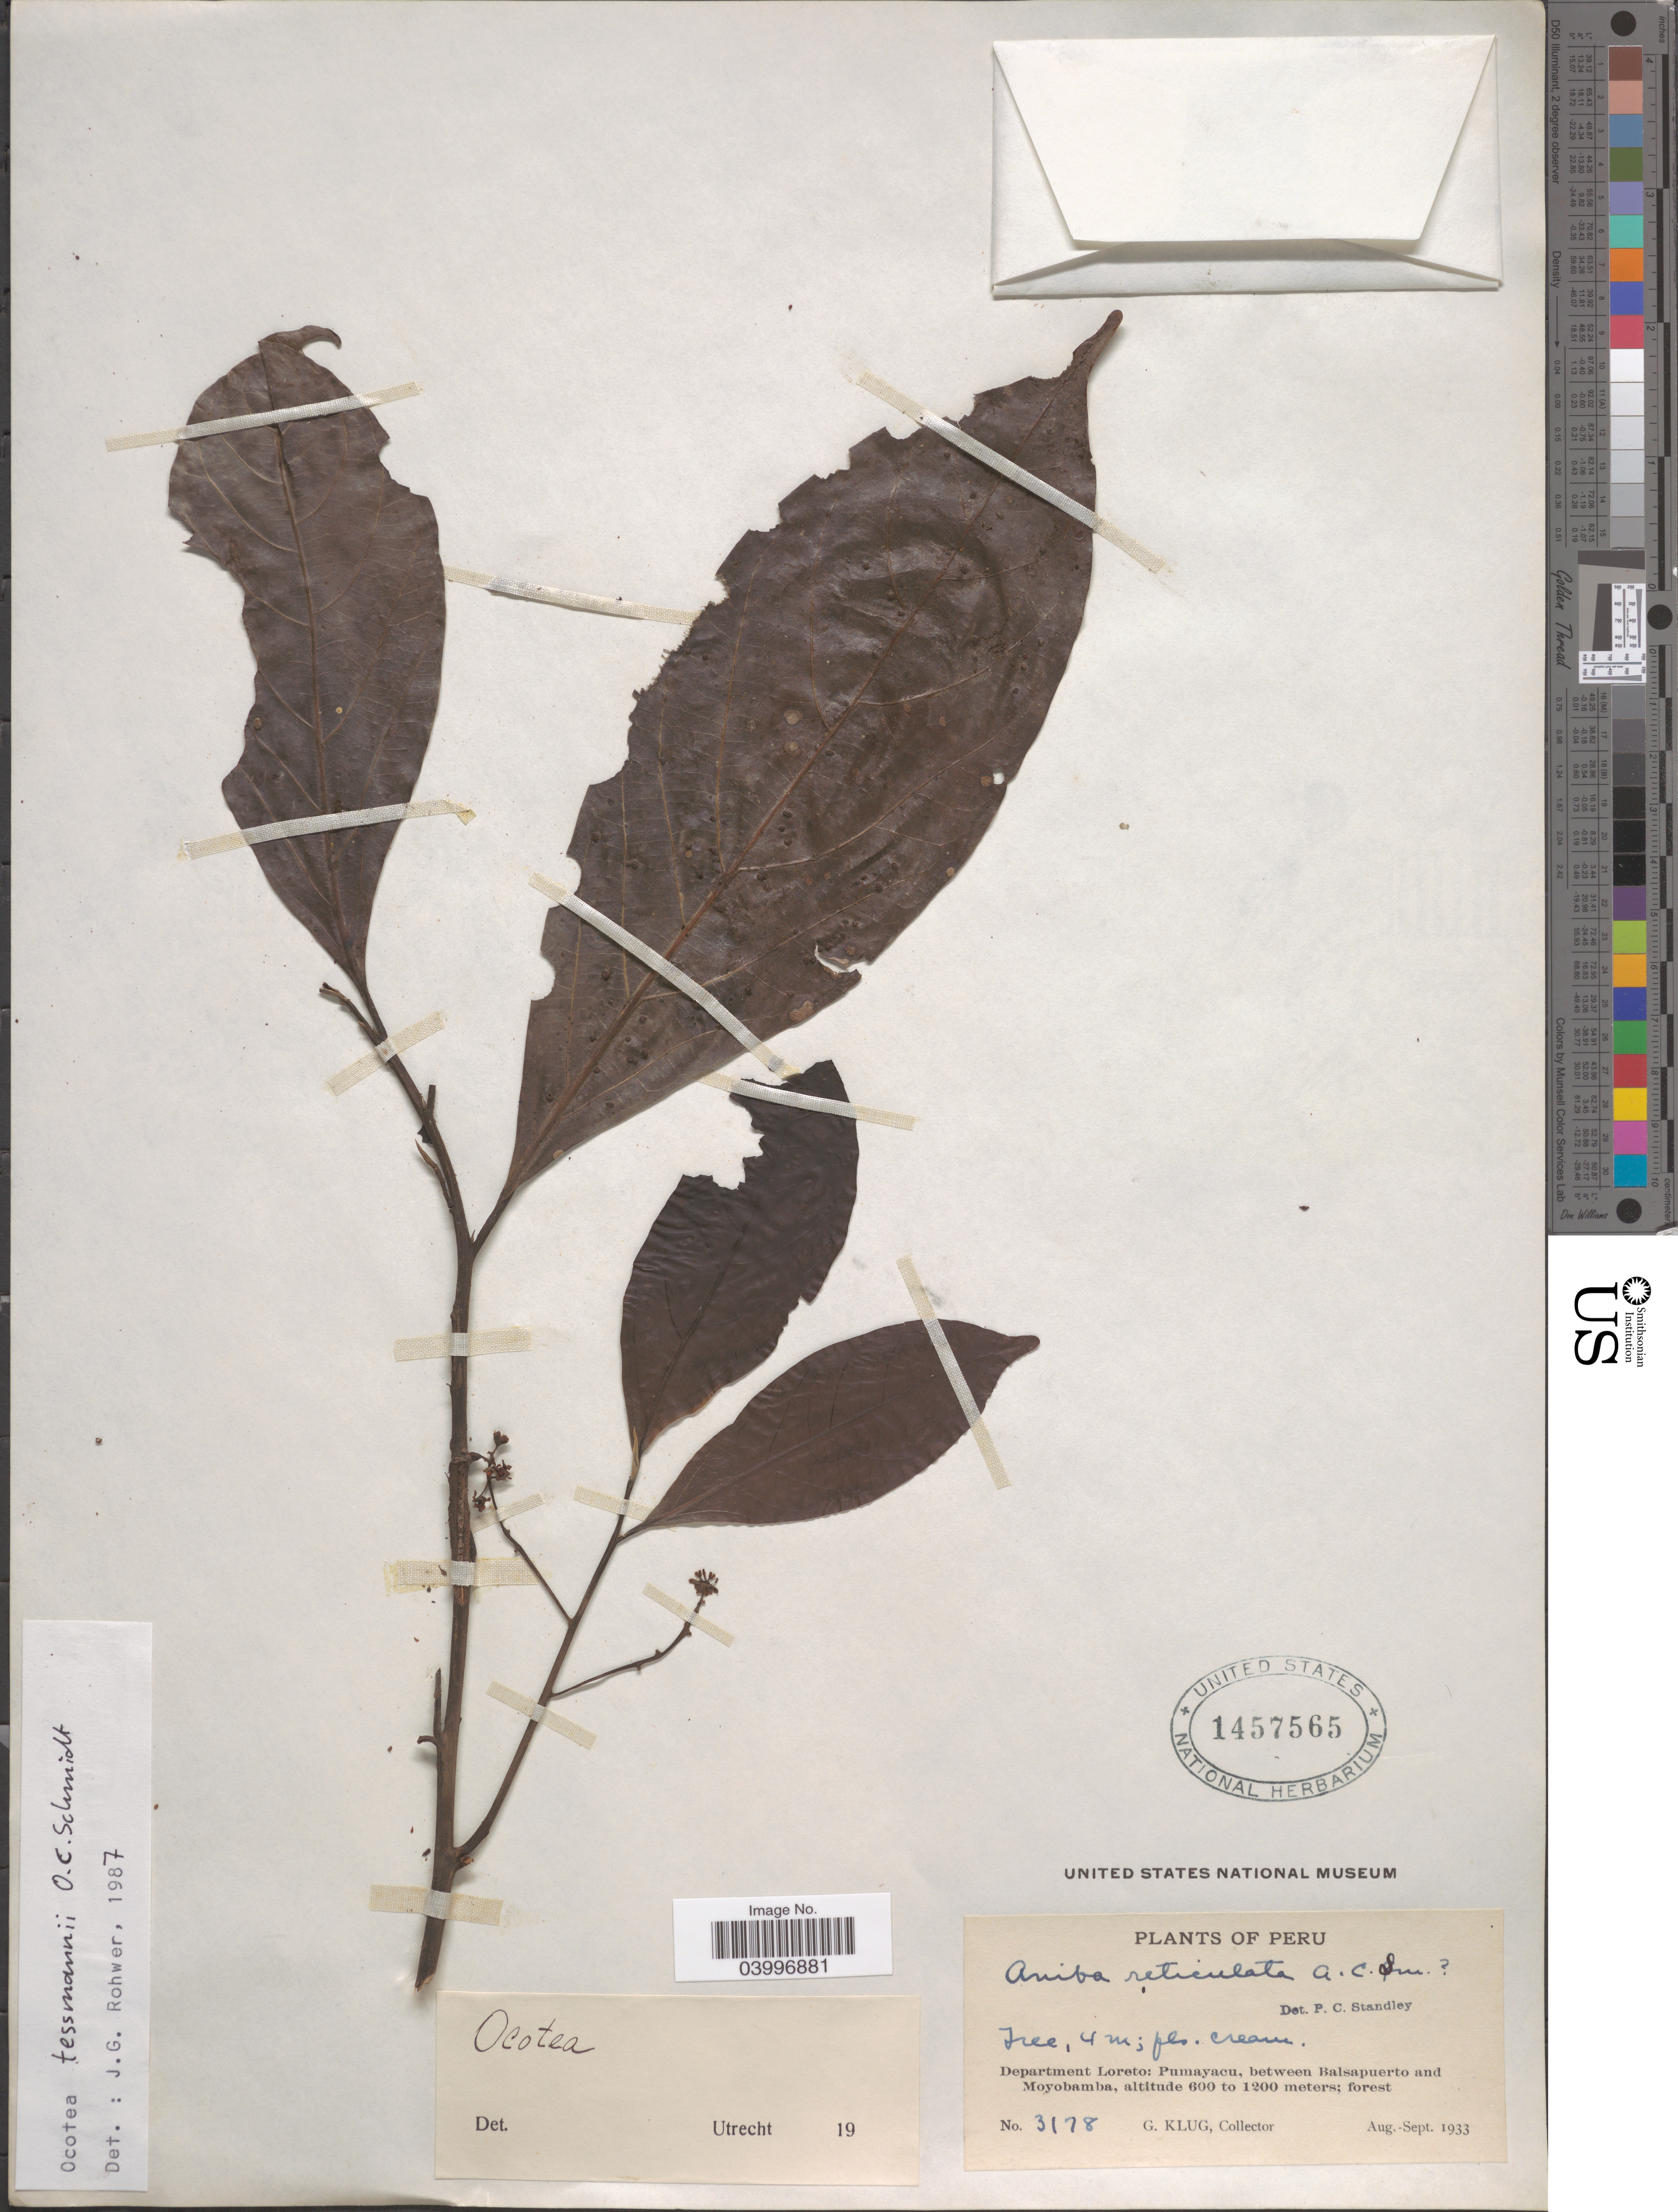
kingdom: Plantae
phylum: Tracheophyta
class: Magnoliopsida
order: Laurales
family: Lauraceae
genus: Ocotea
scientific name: Ocotea tessmannii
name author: O.C. Schmidt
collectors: G. Klug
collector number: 3178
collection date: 1933-08/1933-09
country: Peru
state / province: Loreto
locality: Department Loreto: Pumayacu, between Balsapuerto and Moyobamba.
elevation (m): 600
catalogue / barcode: US 1457565